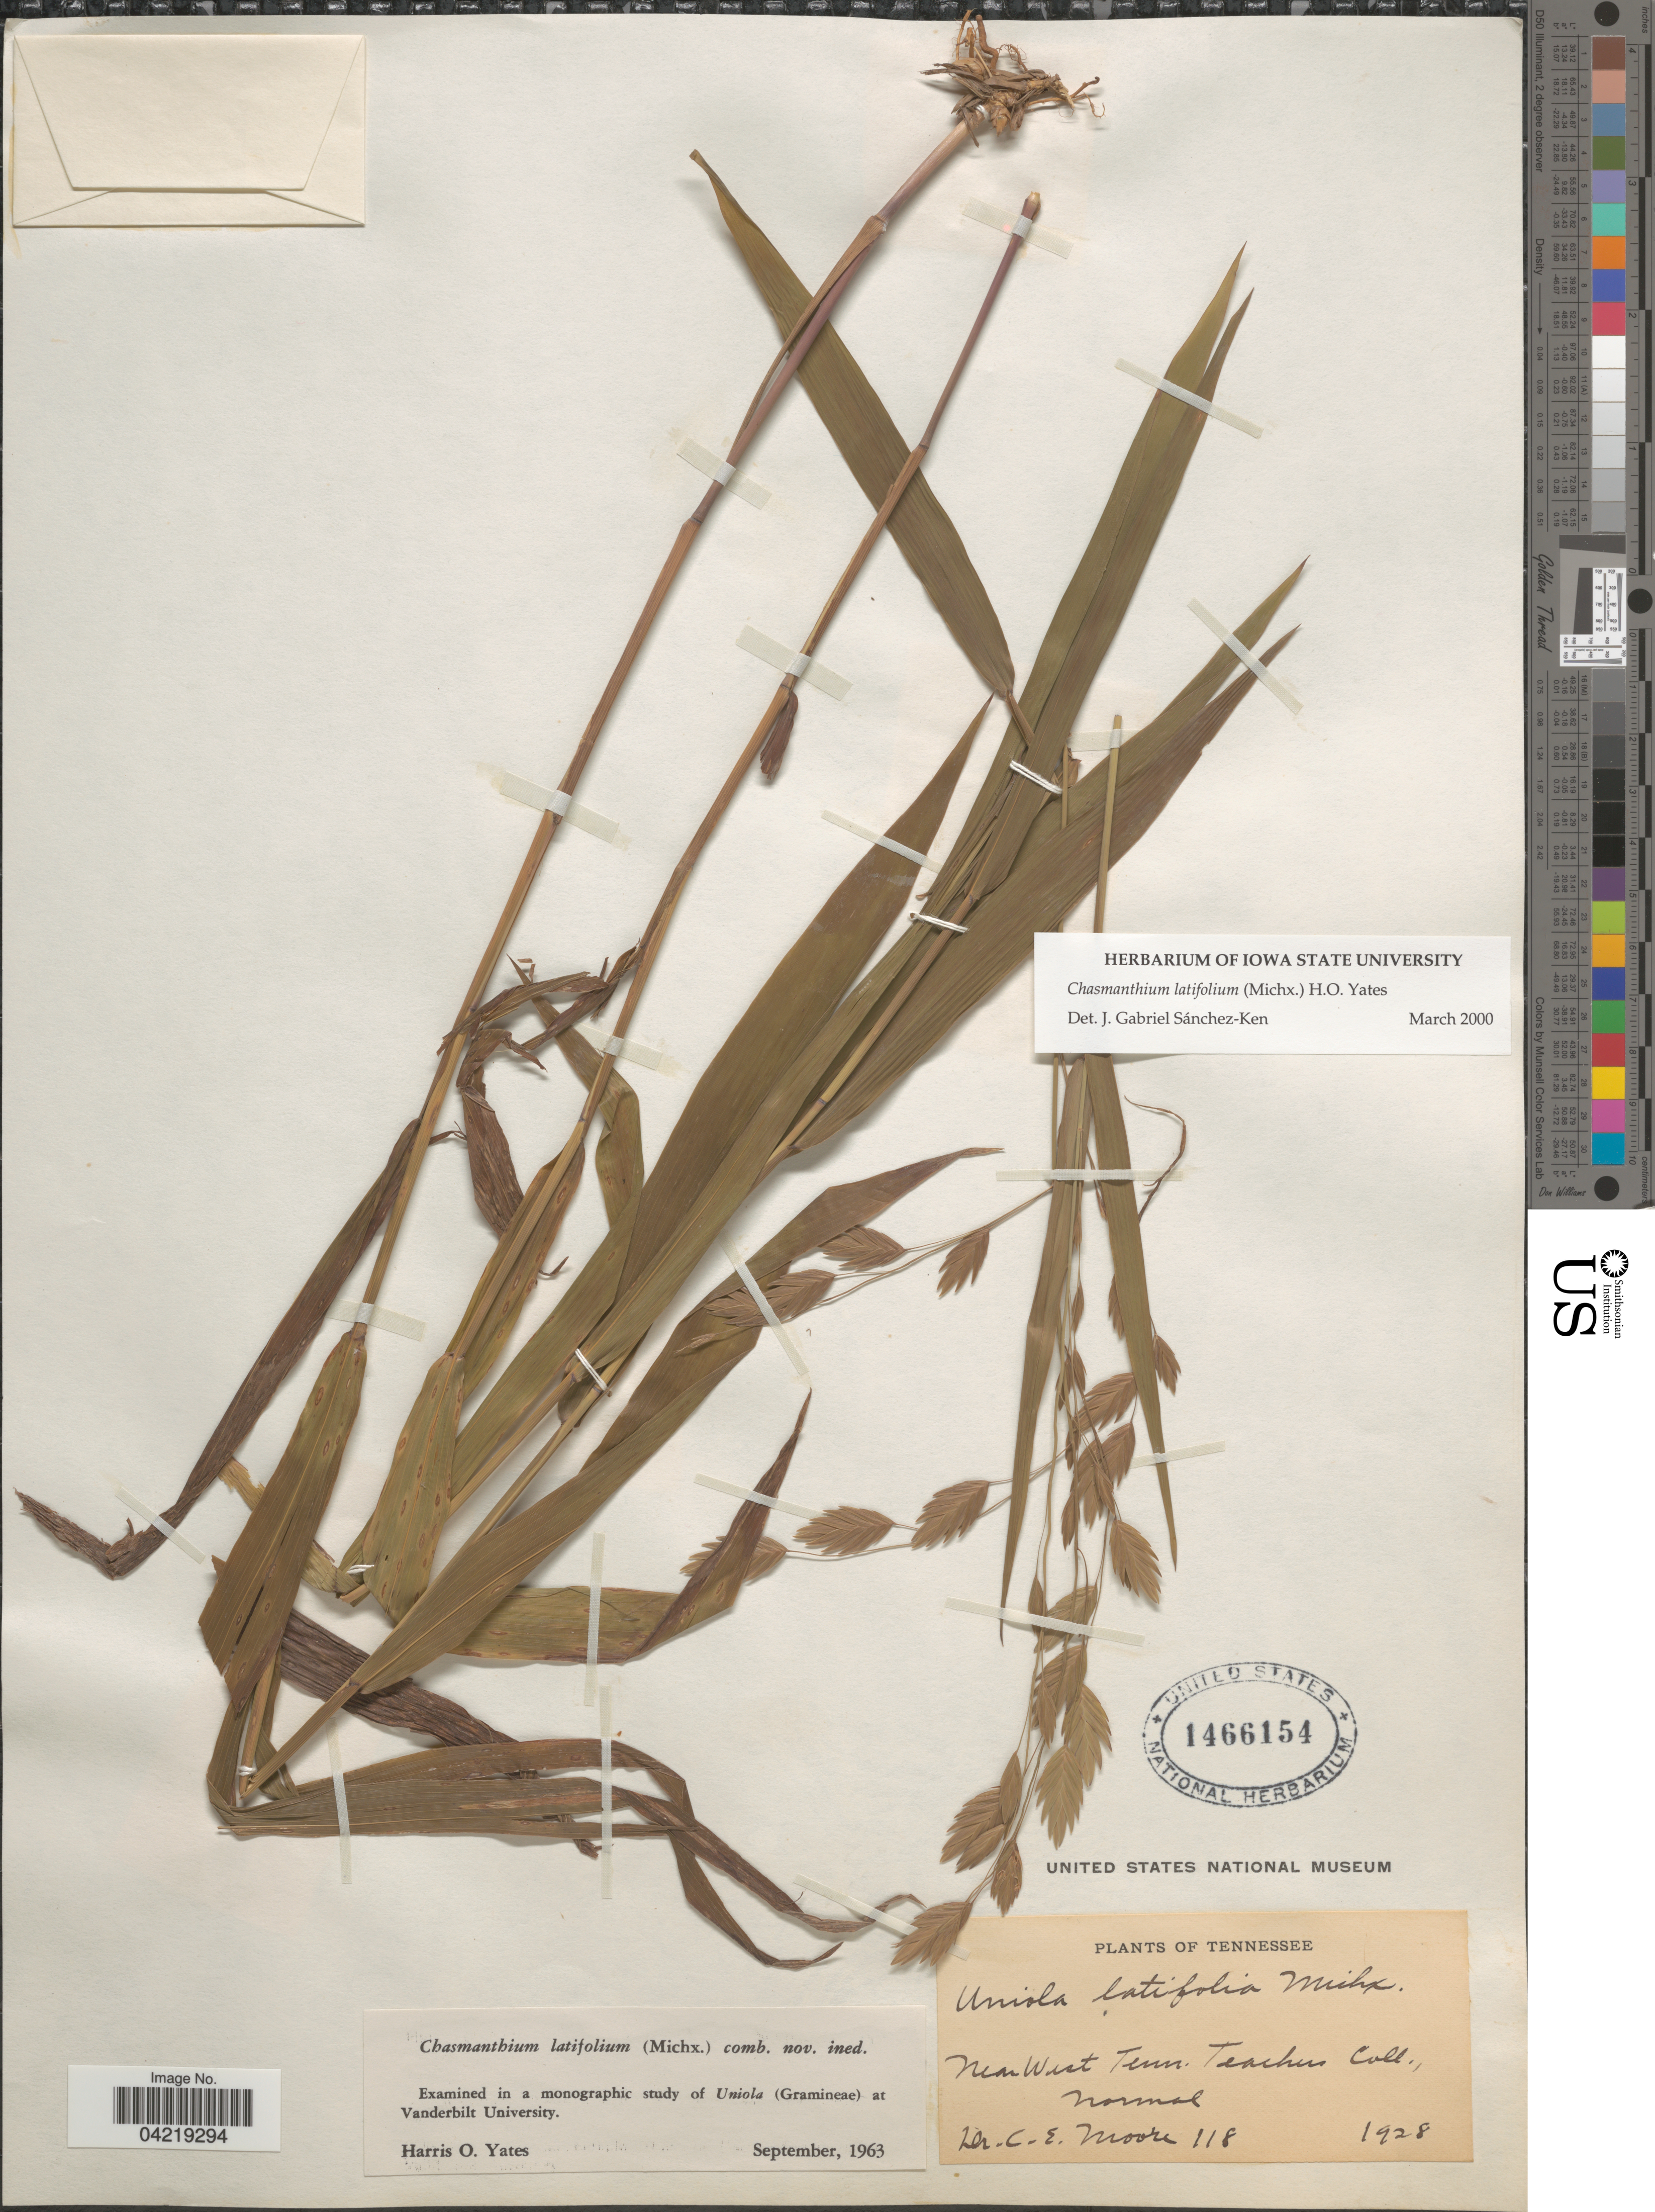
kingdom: Plantae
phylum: Tracheophyta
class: Liliopsida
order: Poales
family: Poaceae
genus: Chasmanthium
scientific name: Chasmanthium latifolium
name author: (Michx.) H.O. Yates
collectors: C. Moore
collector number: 118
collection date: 1928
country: United States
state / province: Tennessee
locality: Near West Tenn. Teachers Coll., Normal.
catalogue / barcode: US 1466154